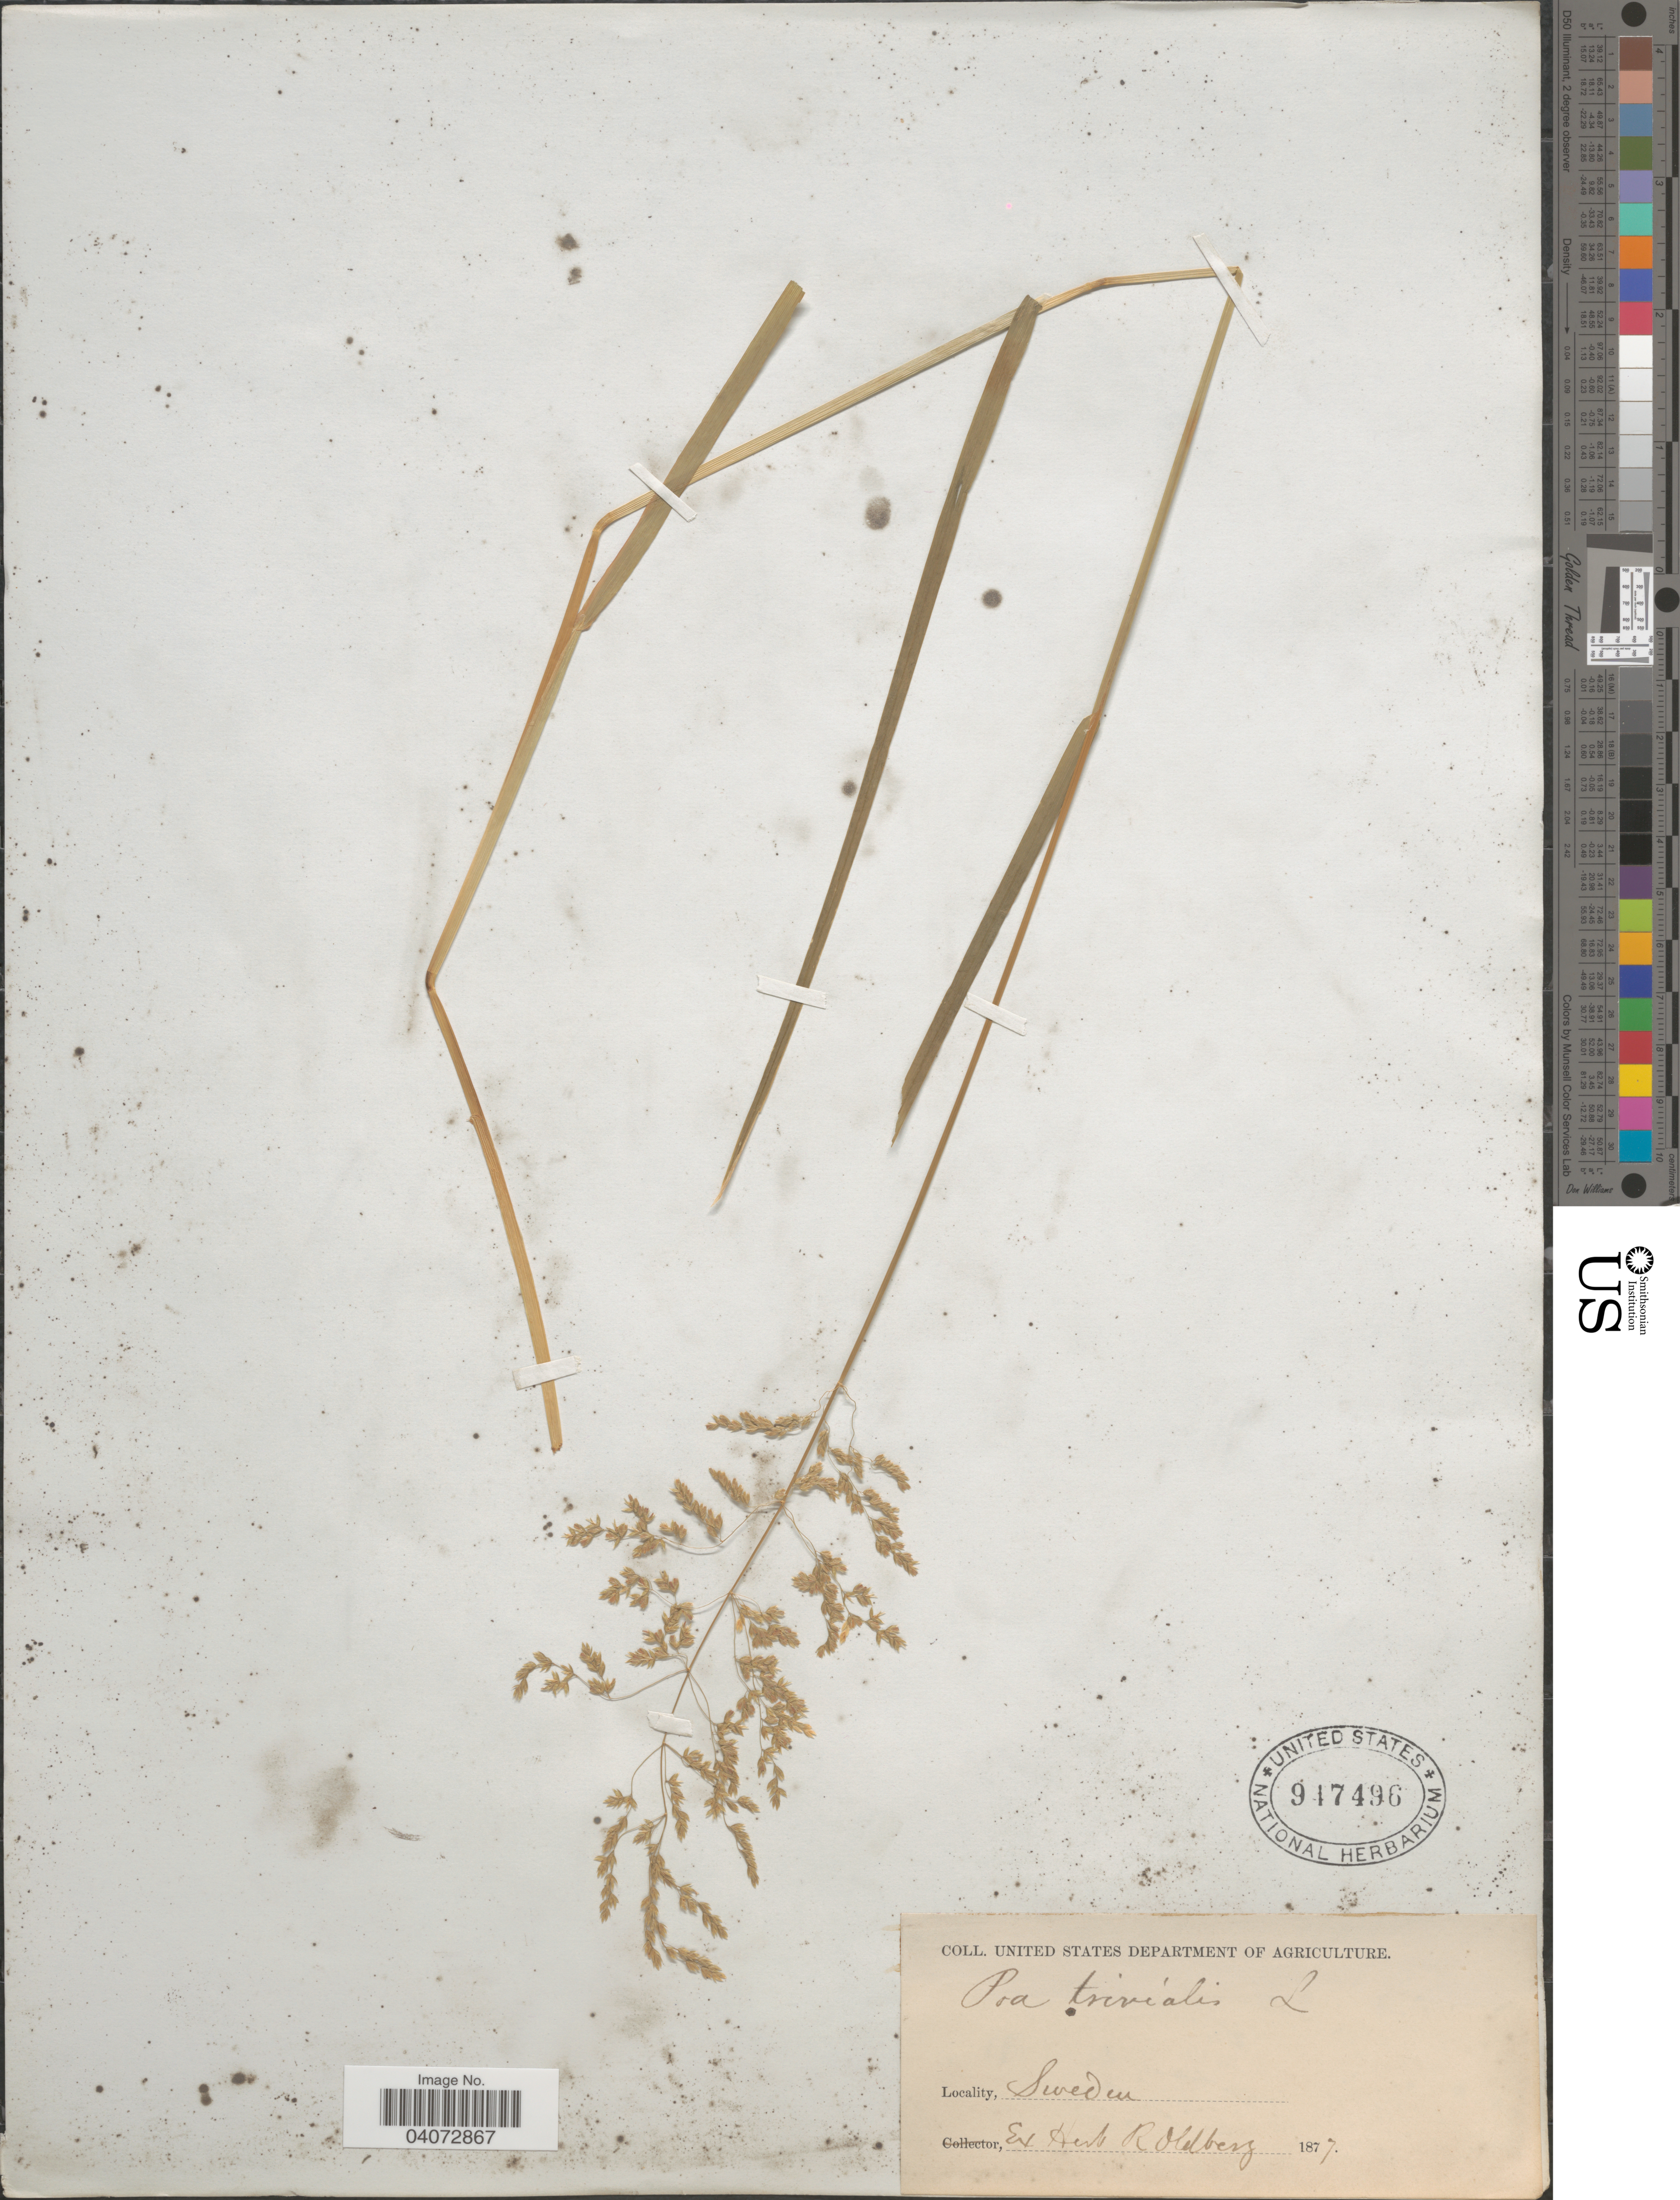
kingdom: Plantae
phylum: Tracheophyta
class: Liliopsida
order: Poales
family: Poaceae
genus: Poa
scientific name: Poa trivialis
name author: L.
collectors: R. Oldberg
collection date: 1877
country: Sweden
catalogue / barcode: US 947496